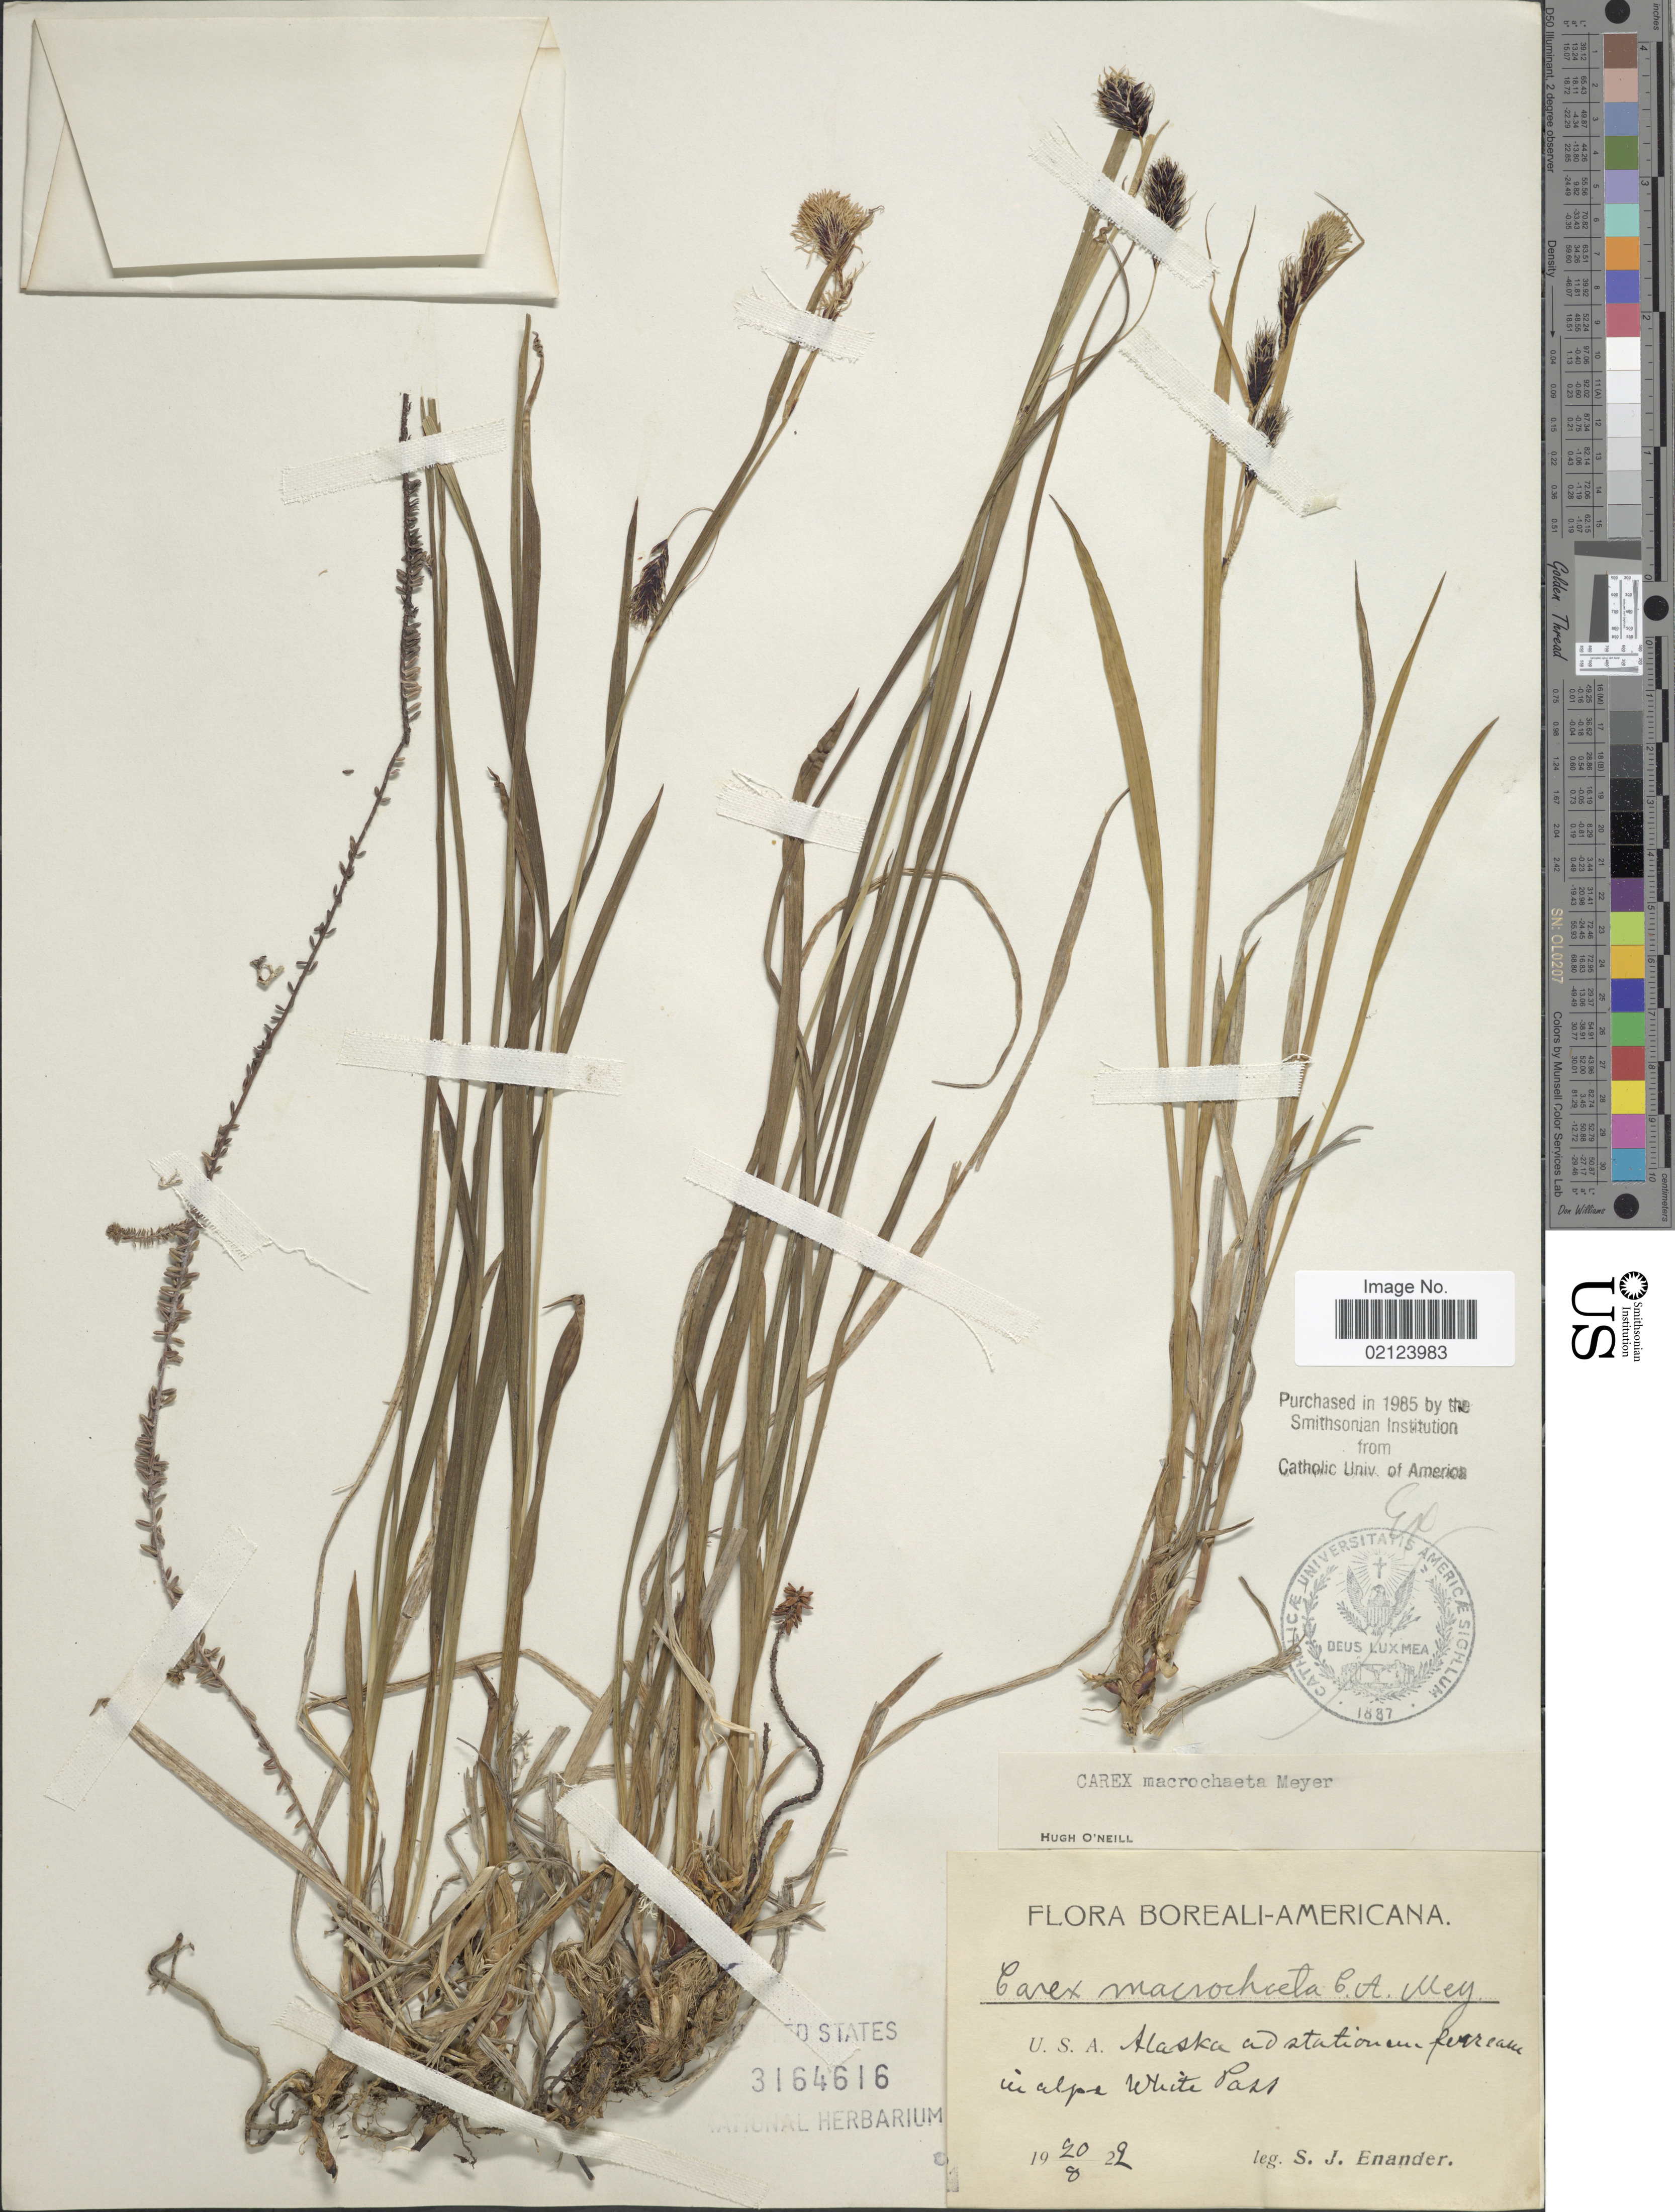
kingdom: Plantae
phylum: Tracheophyta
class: Liliopsida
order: Poales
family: Cyperaceae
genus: Carex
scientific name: Carex macrochaeta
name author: C.A. Mey.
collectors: S. Enander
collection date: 1929-08-20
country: United States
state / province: Alaska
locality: Alaska ad stationem ferream in alpe White Pass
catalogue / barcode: US 3164616